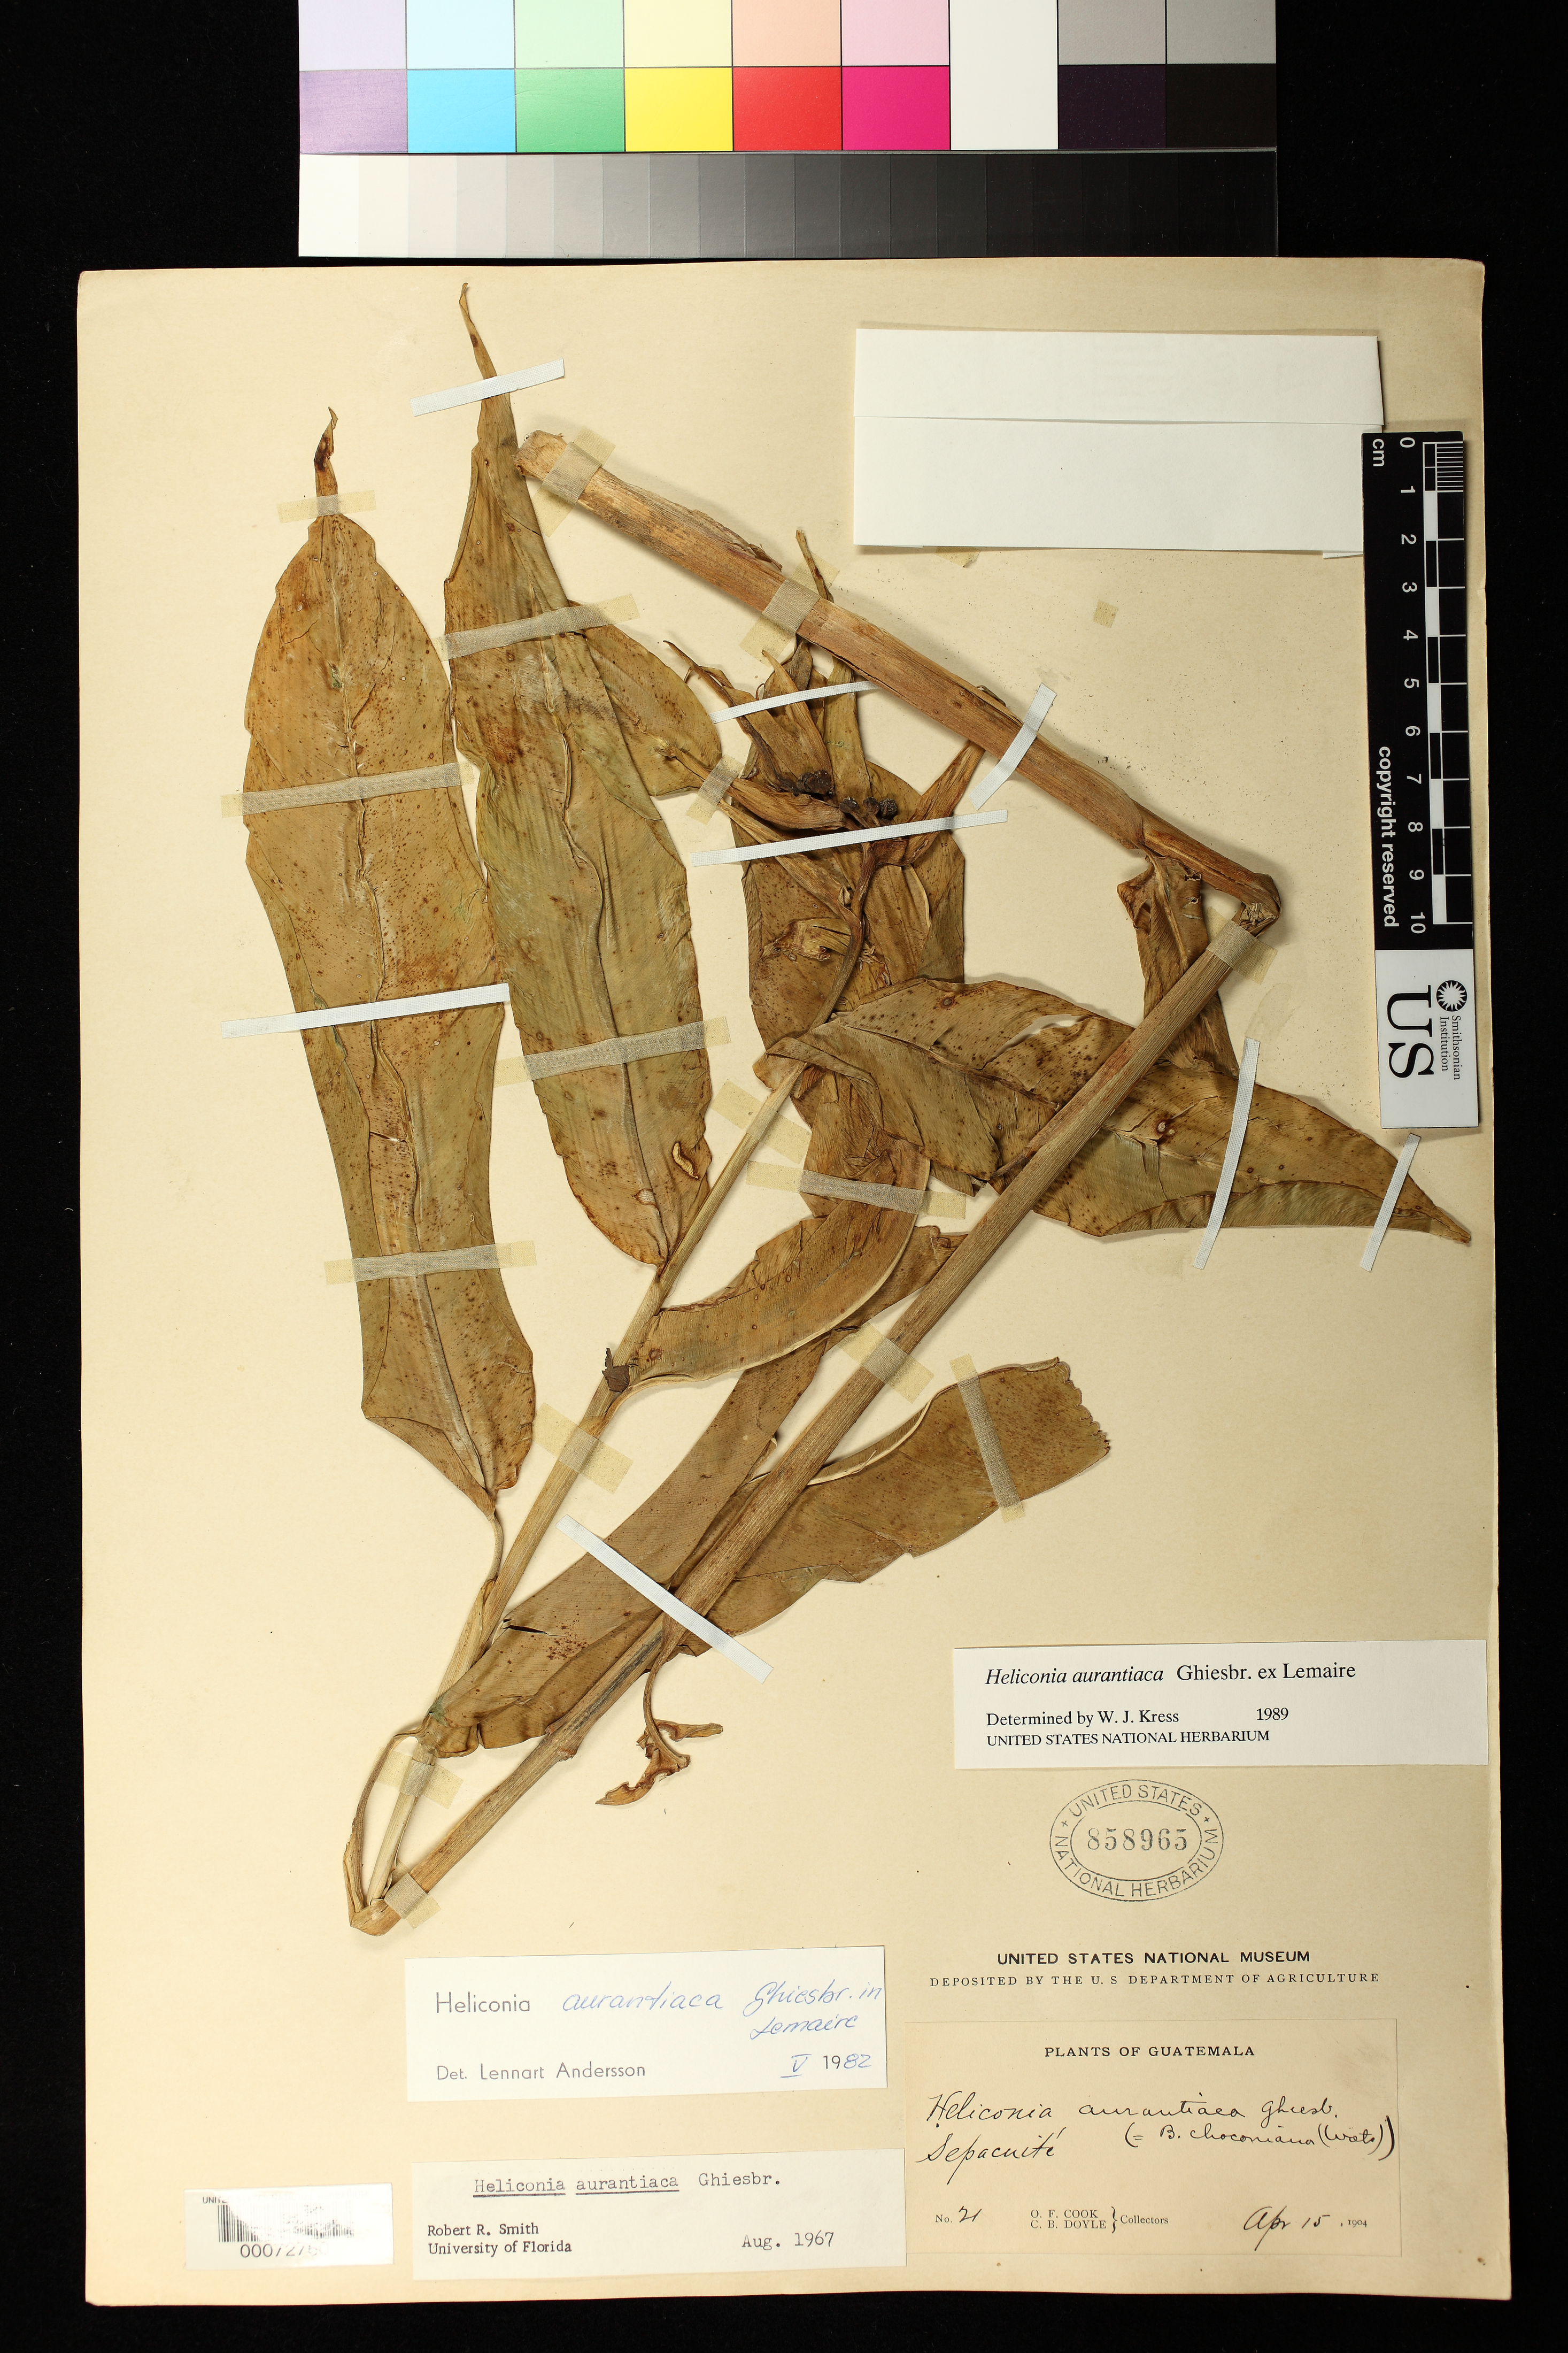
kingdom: Plantae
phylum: Tracheophyta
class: Liliopsida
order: Zingiberales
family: Heliconiaceae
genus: Heliconia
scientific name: Heliconia aurantiaca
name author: Ghiesbr. ex Lem.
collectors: O. F. Cook & C. Doyle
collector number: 21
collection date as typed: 15 Apr 1904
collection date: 1904-04-15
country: Guatemala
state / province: Alta Verapaz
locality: Sepacuite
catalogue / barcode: US 858965